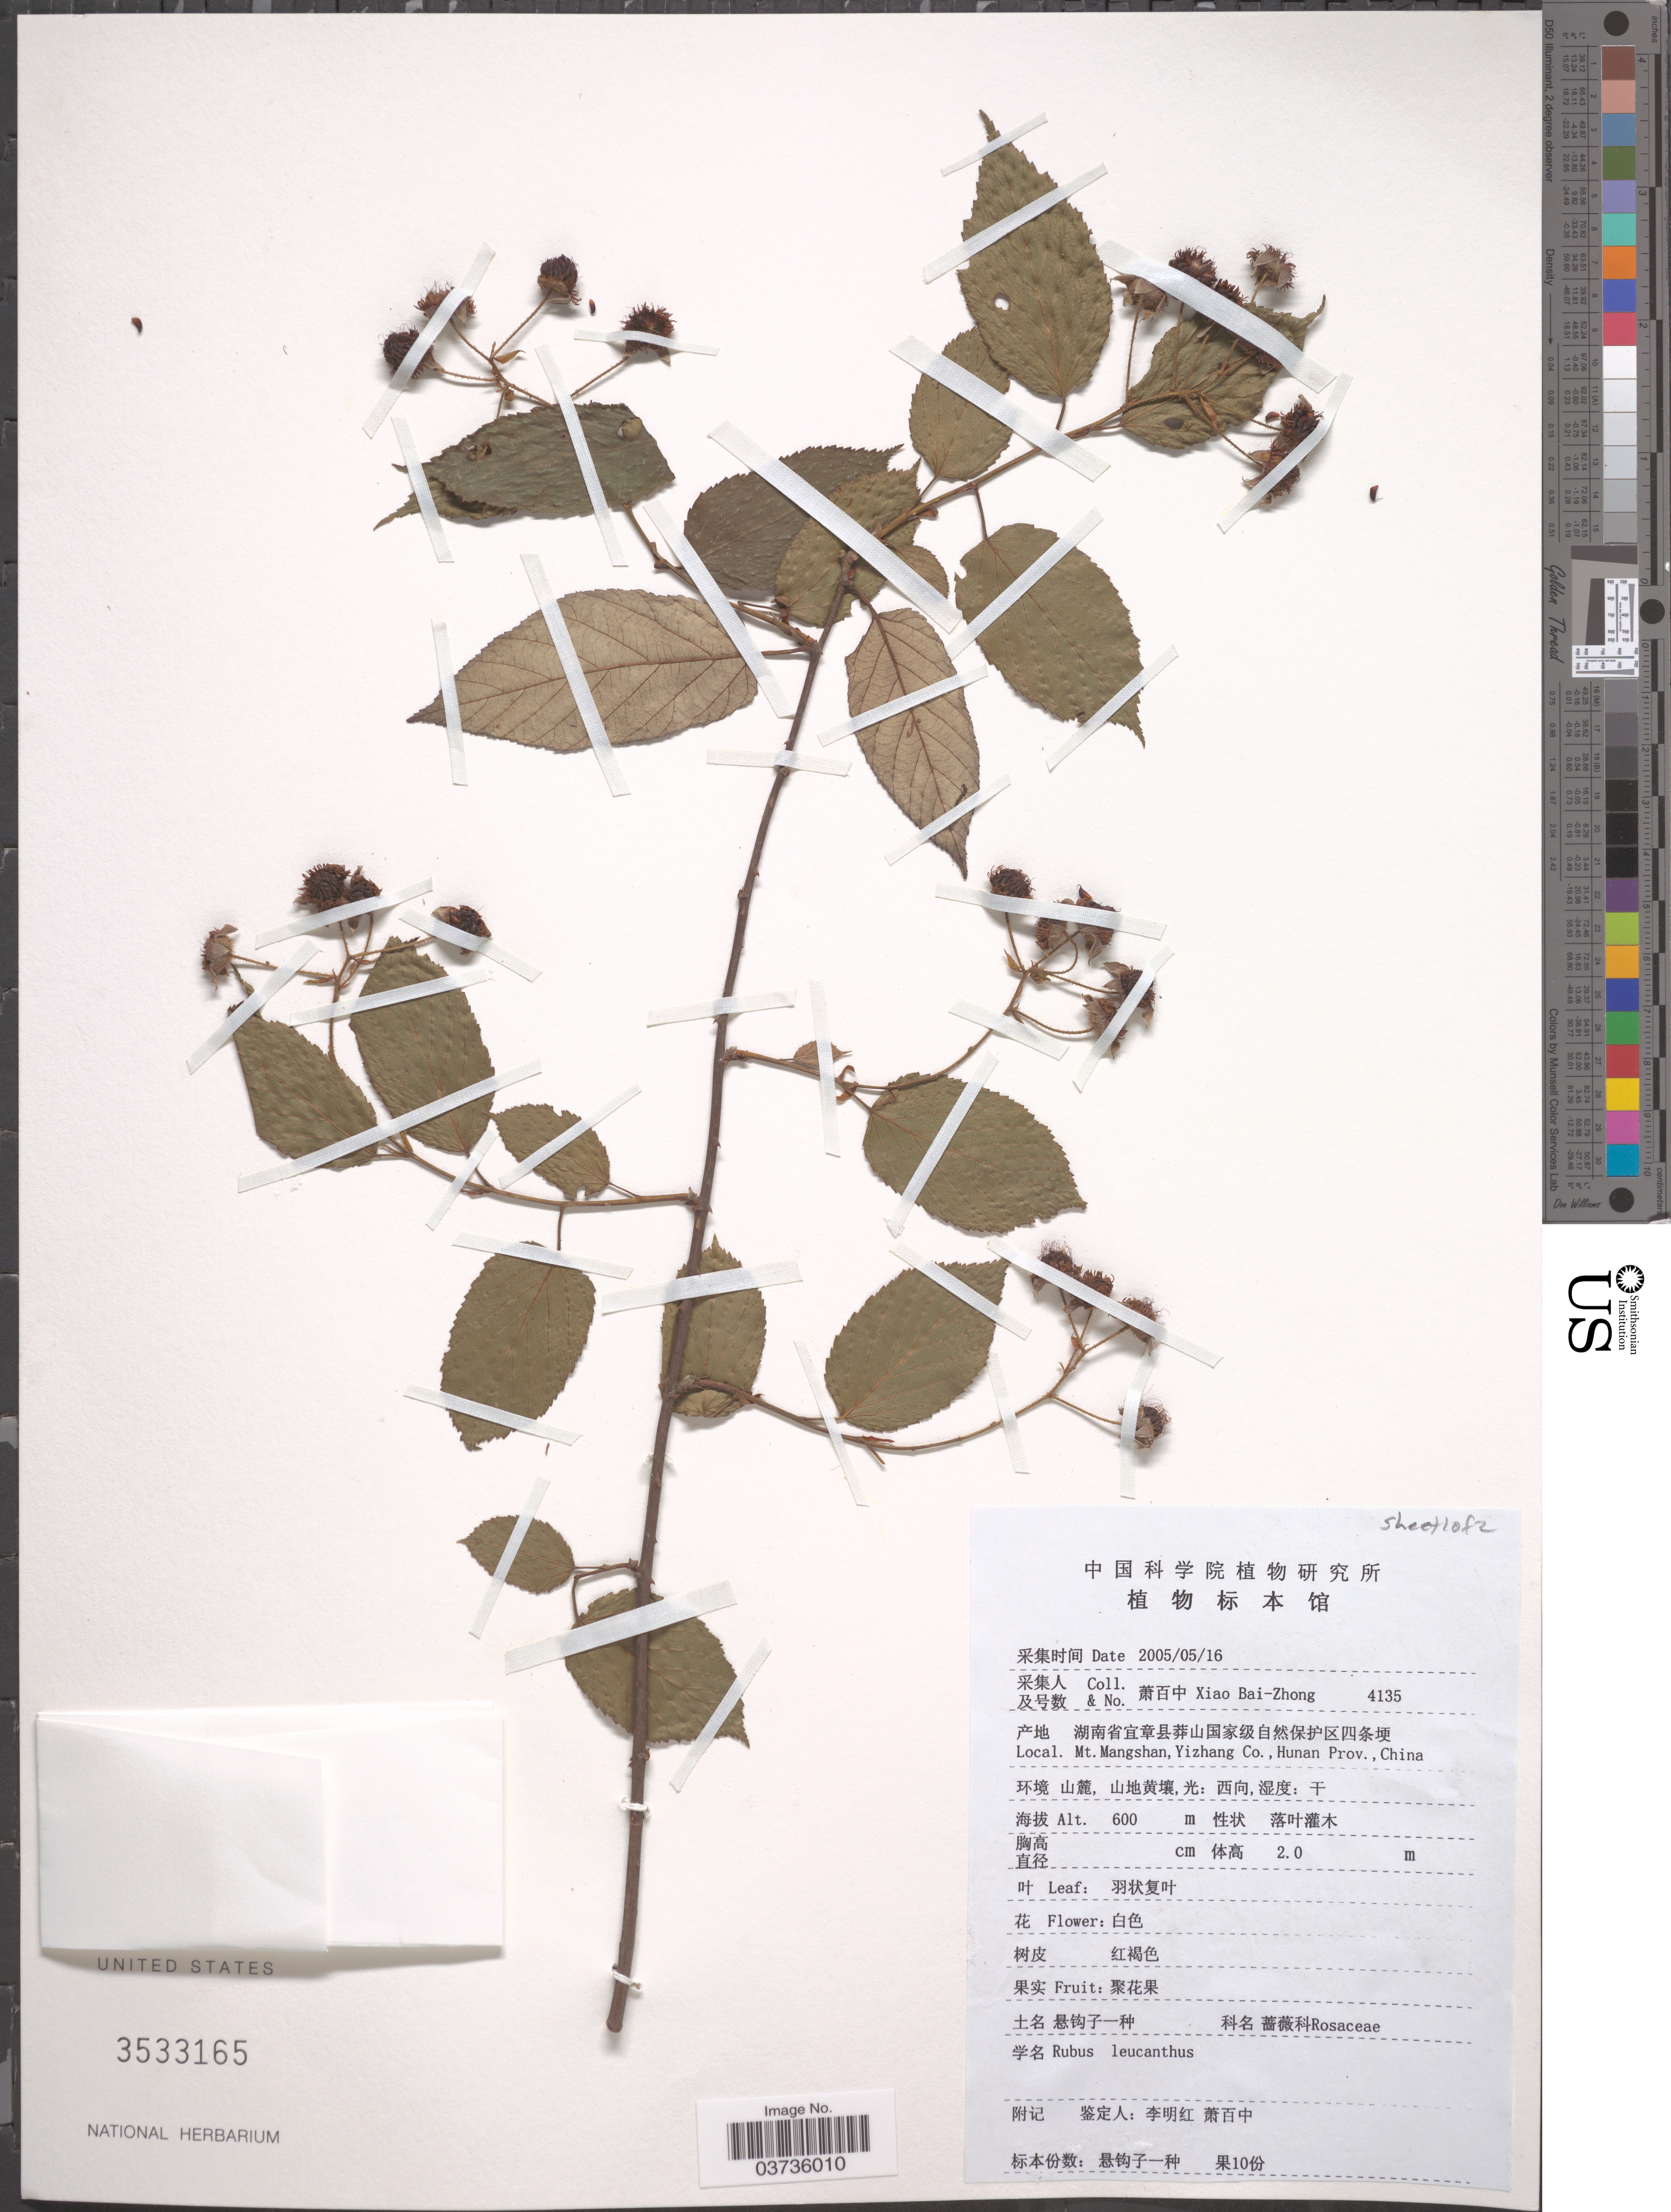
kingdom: Plantae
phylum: Tracheophyta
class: Magnoliopsida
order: Rosales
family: Rosaceae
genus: Rubus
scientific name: Rubus leucanthus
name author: Hance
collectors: B. Z. Xiao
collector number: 4135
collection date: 2005-05-16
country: China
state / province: Hunan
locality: Mt. Mangshan, Yizhang Co.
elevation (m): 600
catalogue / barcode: US 3533165